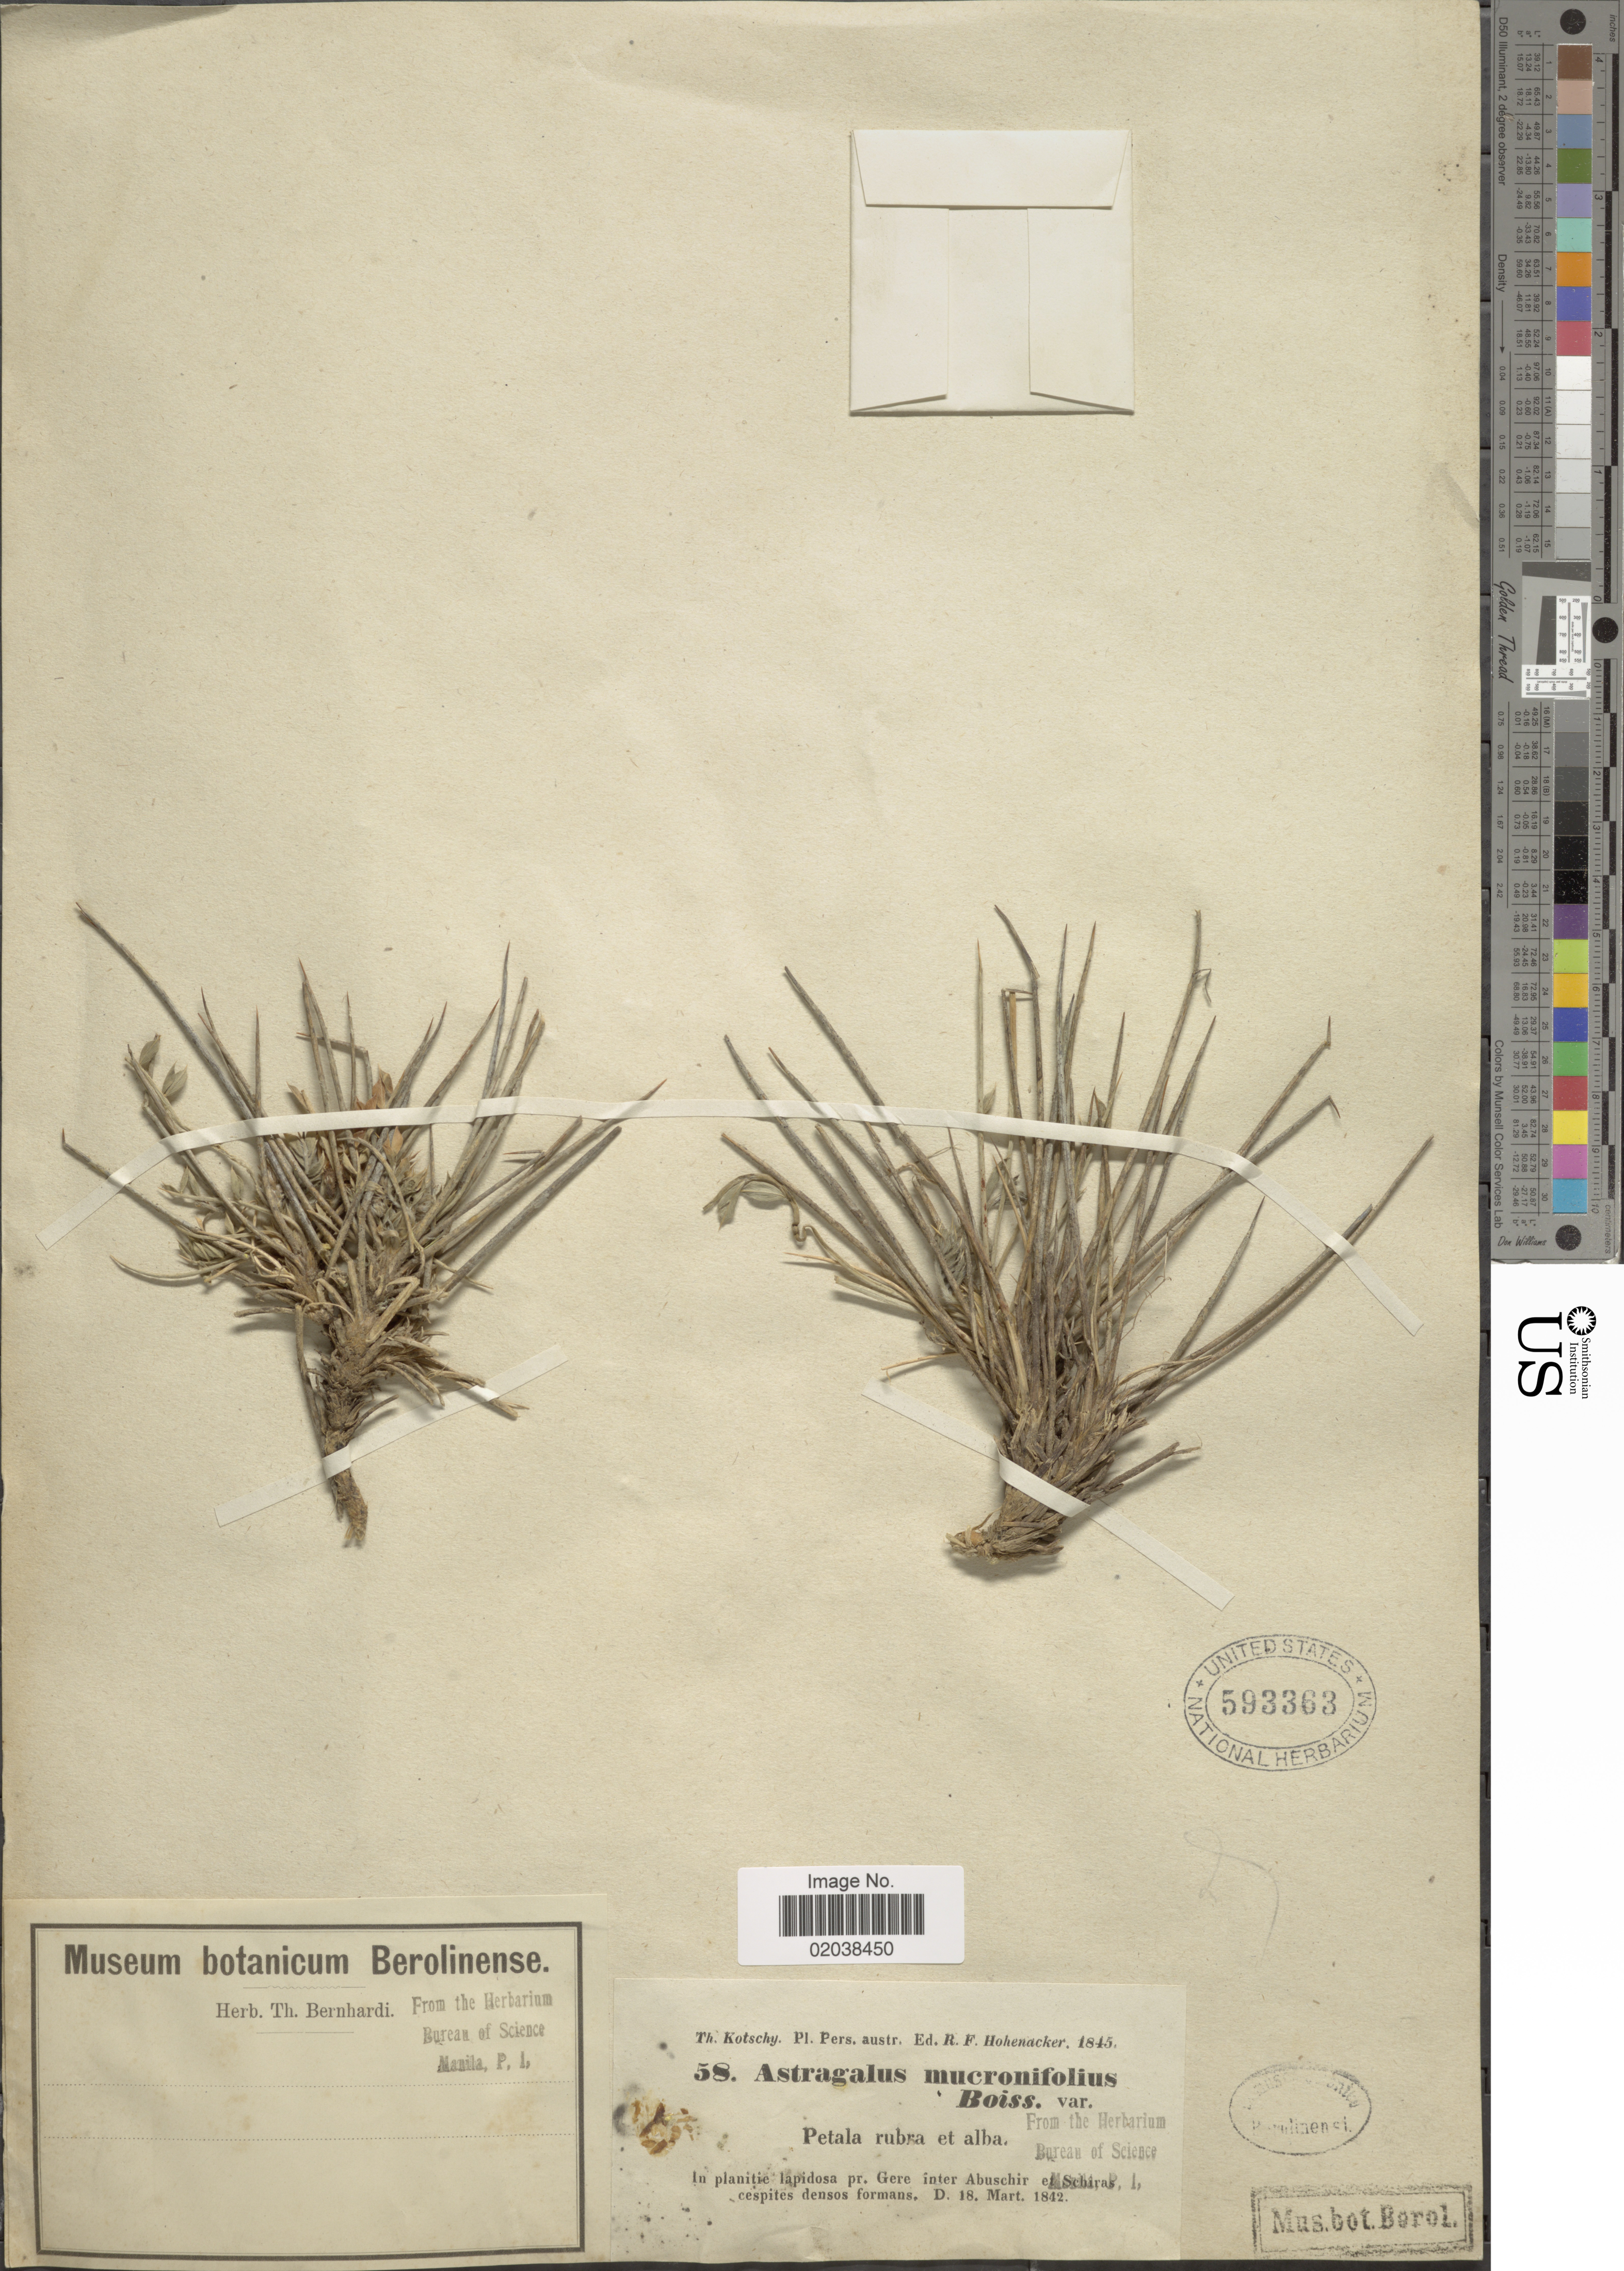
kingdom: Plantae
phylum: Tracheophyta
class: Magnoliopsida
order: Fabales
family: Fabaceae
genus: Astragalus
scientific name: Astragalus mucronifolius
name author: Boiss.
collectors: K. G. Kotschy & R. F. Hohenacker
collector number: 58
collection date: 1842-03-18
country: Iran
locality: Pers. austr. In planitie lapidosa pr. Gere inter Abuschir et Schiras cespites densos formans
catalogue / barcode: US 593363